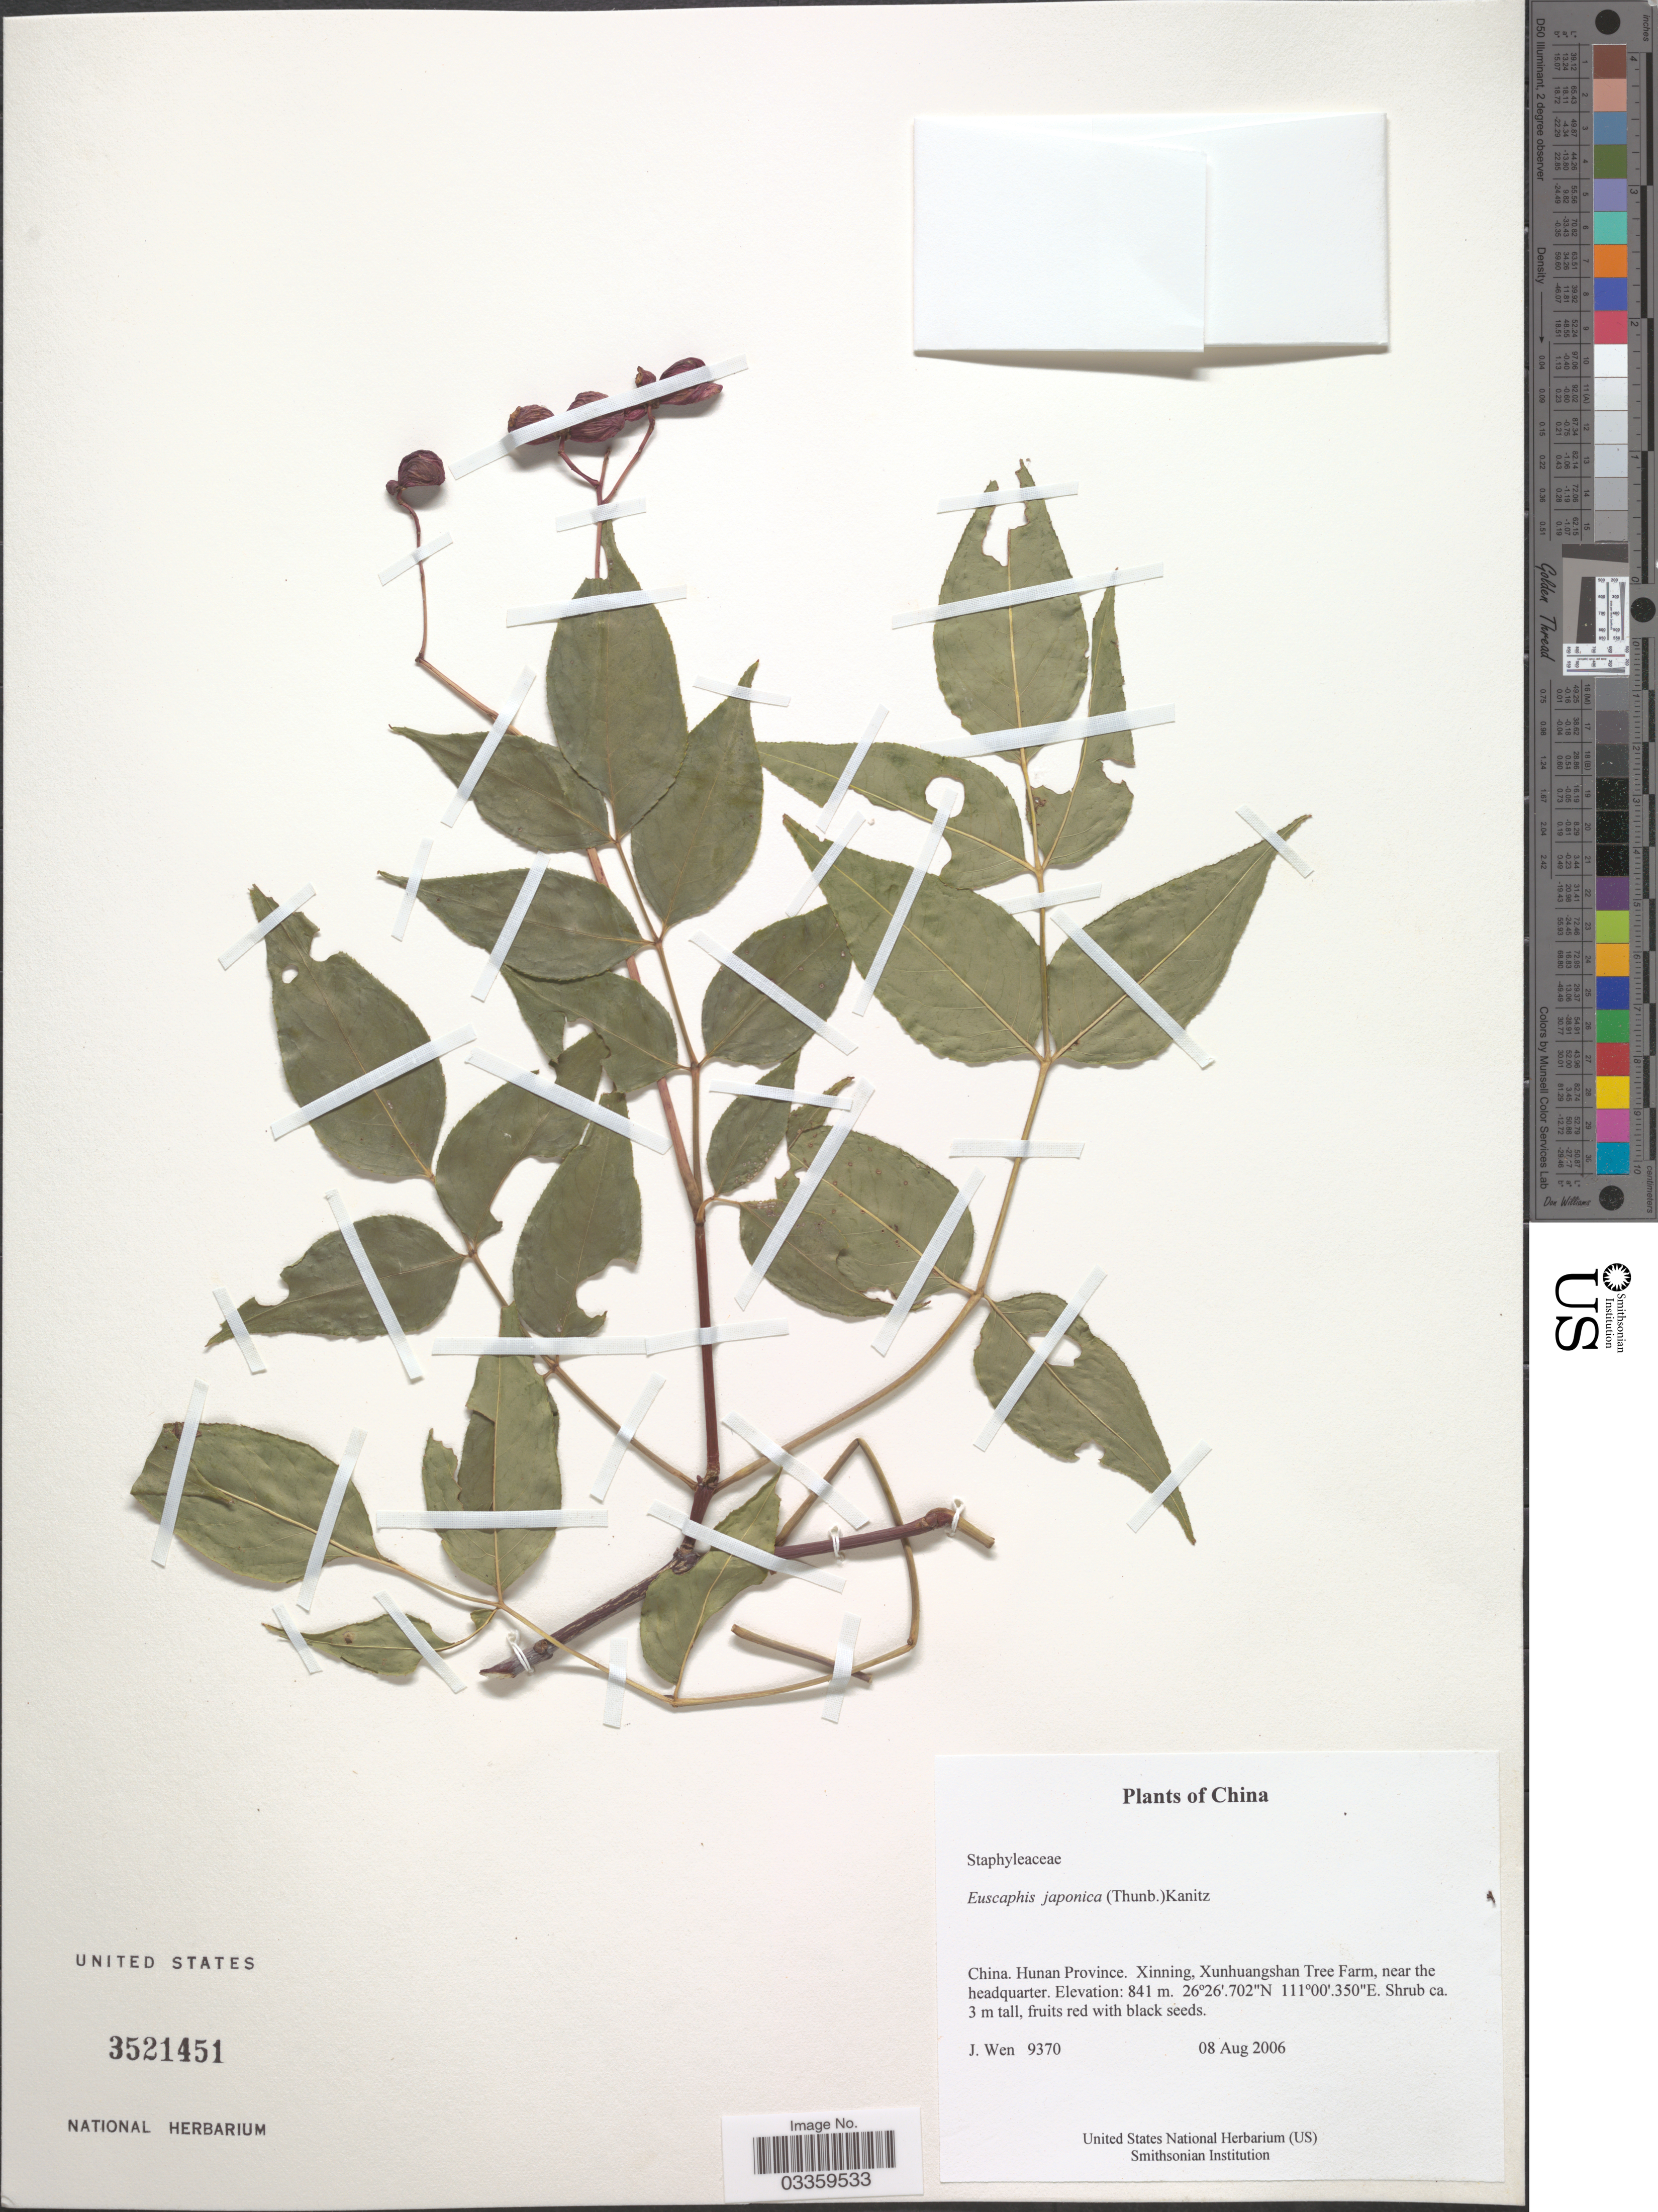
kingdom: Plantae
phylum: Tracheophyta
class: Magnoliopsida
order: Crossosomatales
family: Staphyleaceae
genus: Euscaphis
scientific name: Euscaphis japonica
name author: (Thunb.) Kanitz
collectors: J. Wen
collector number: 9370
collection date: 2006-08-08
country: China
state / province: Hunan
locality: Xinning, Xunhuangshan Tree Farm, near the headquarter.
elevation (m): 841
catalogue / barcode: US 3521451